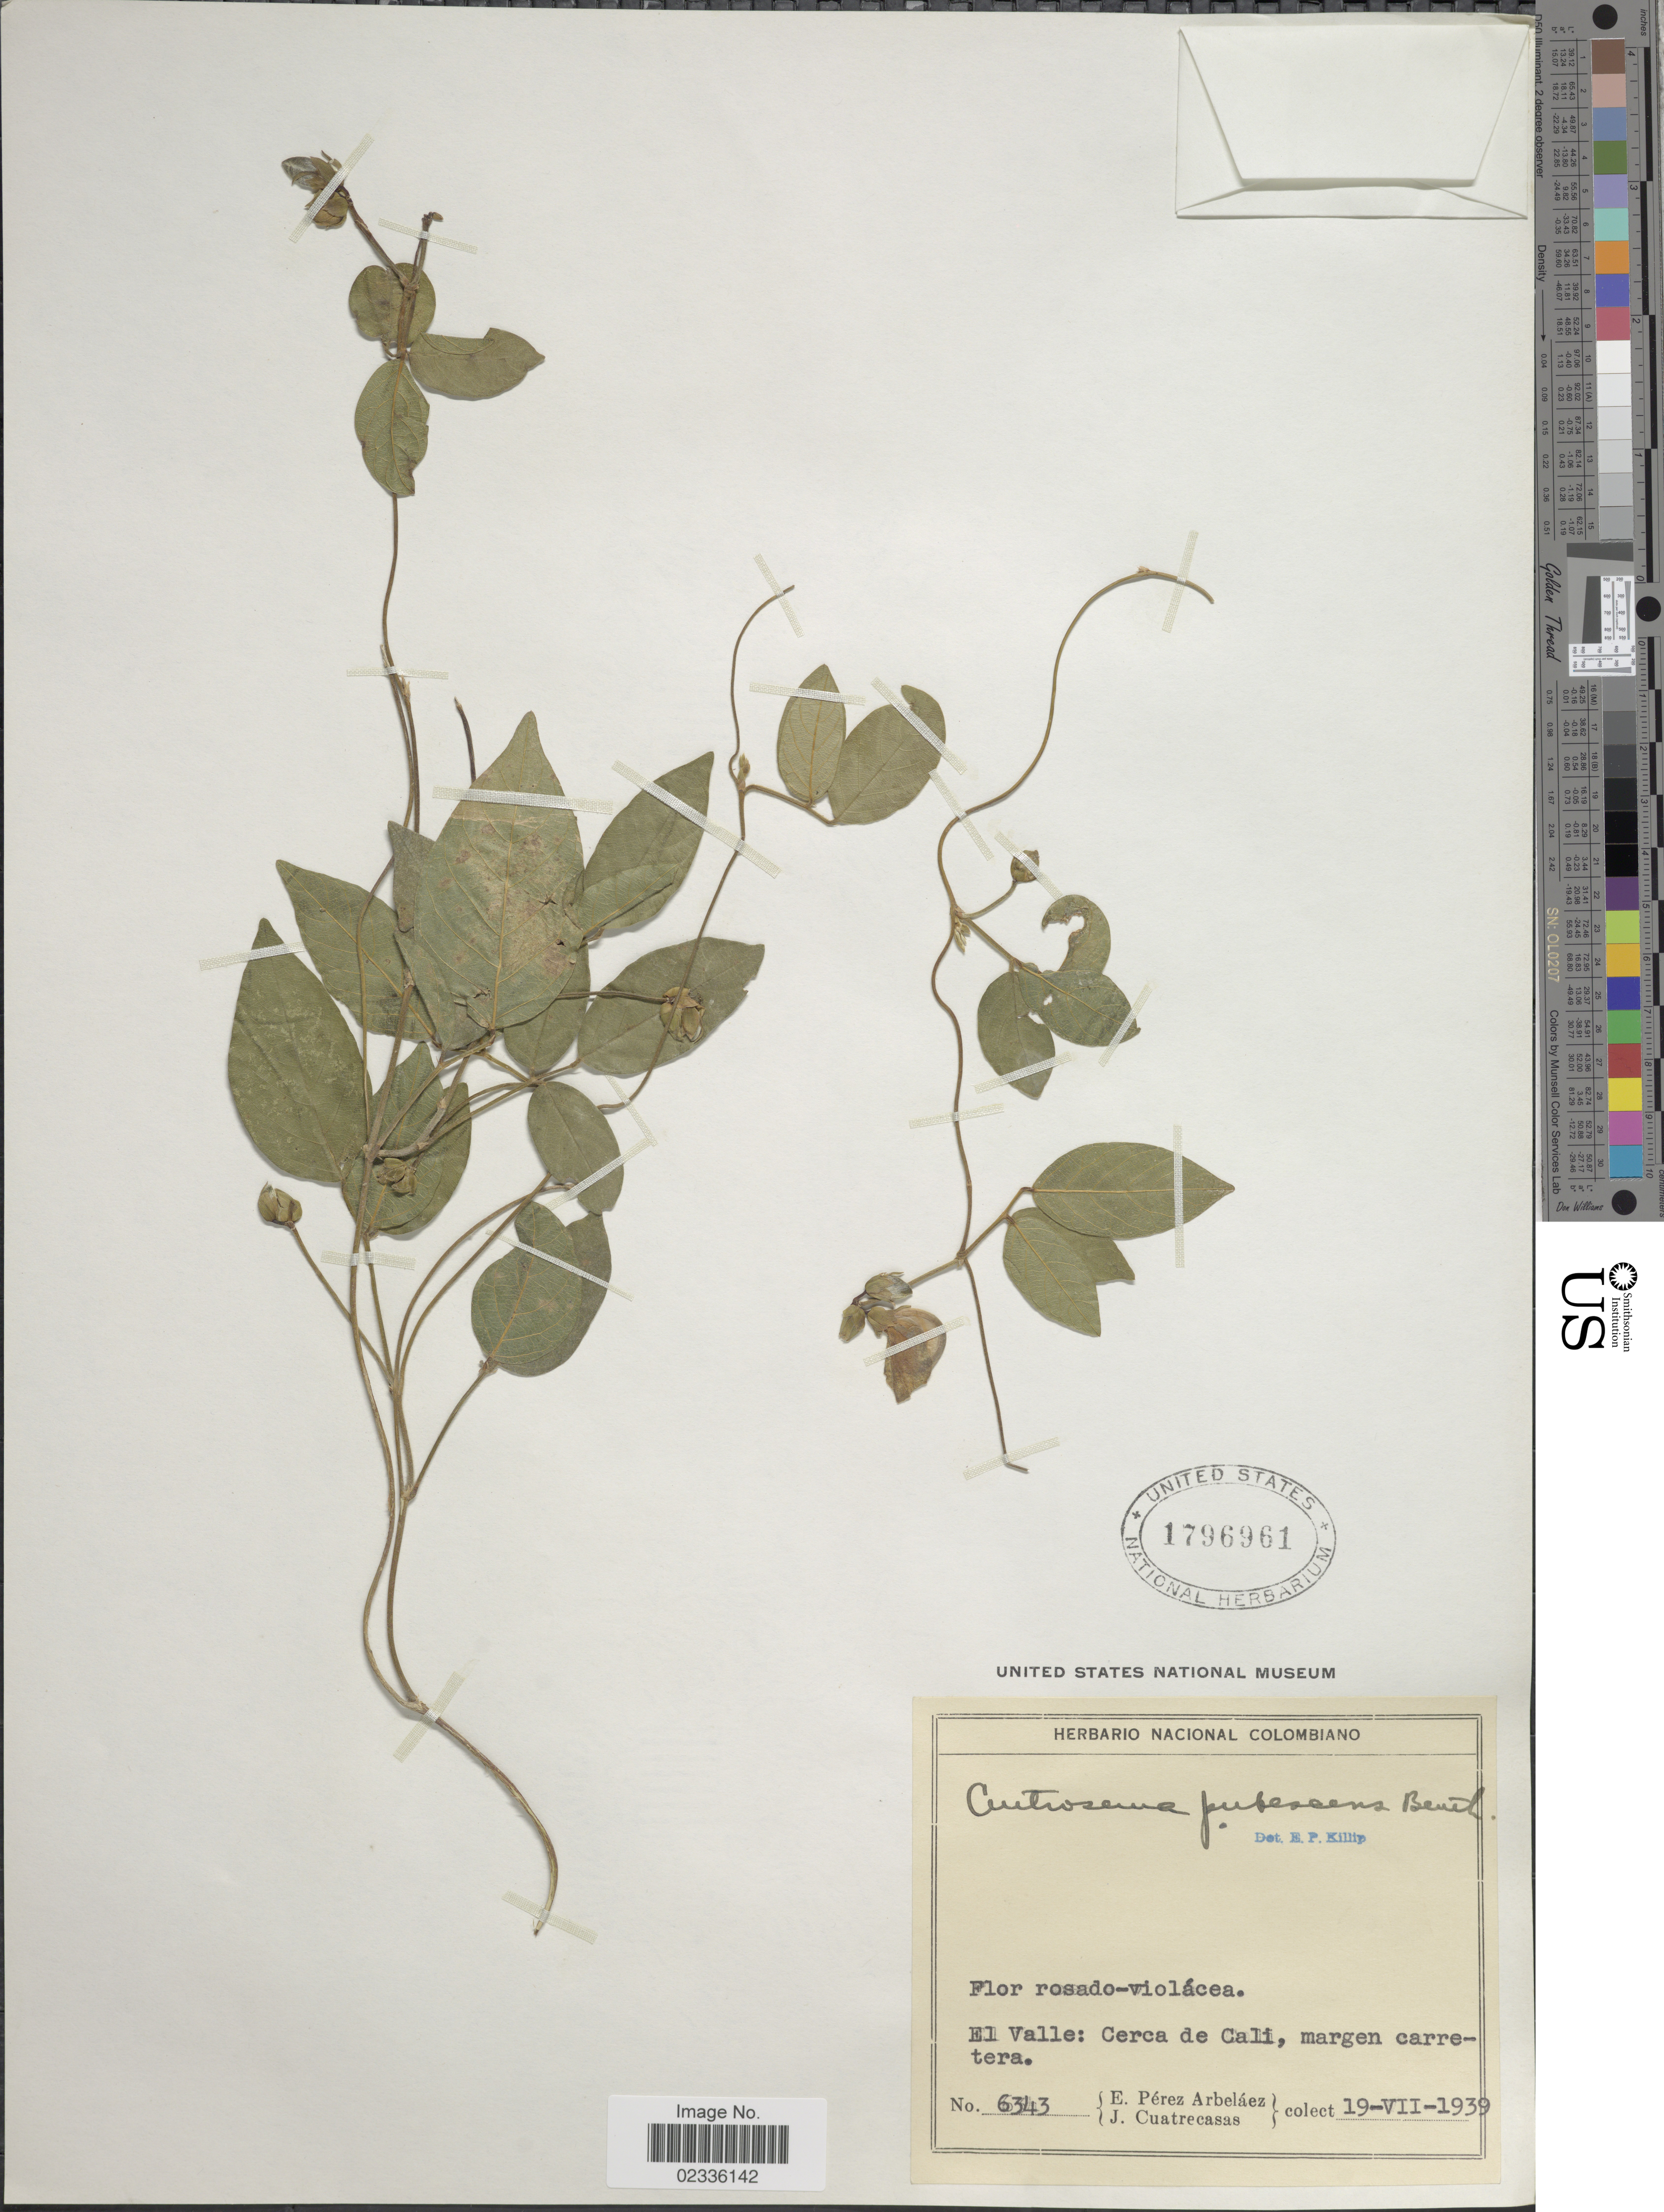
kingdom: Plantae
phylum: Tracheophyta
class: Magnoliopsida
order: Fabales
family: Fabaceae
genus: Centrosema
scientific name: Centrosema pubescens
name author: Benth.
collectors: E. Pérez Arbeláez & J. Cuatrecasas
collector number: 6343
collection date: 1939-07-19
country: Colombia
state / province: Valle del Cauca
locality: El Valle; Cerca de Cali, margen carretera.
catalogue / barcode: US 1796961